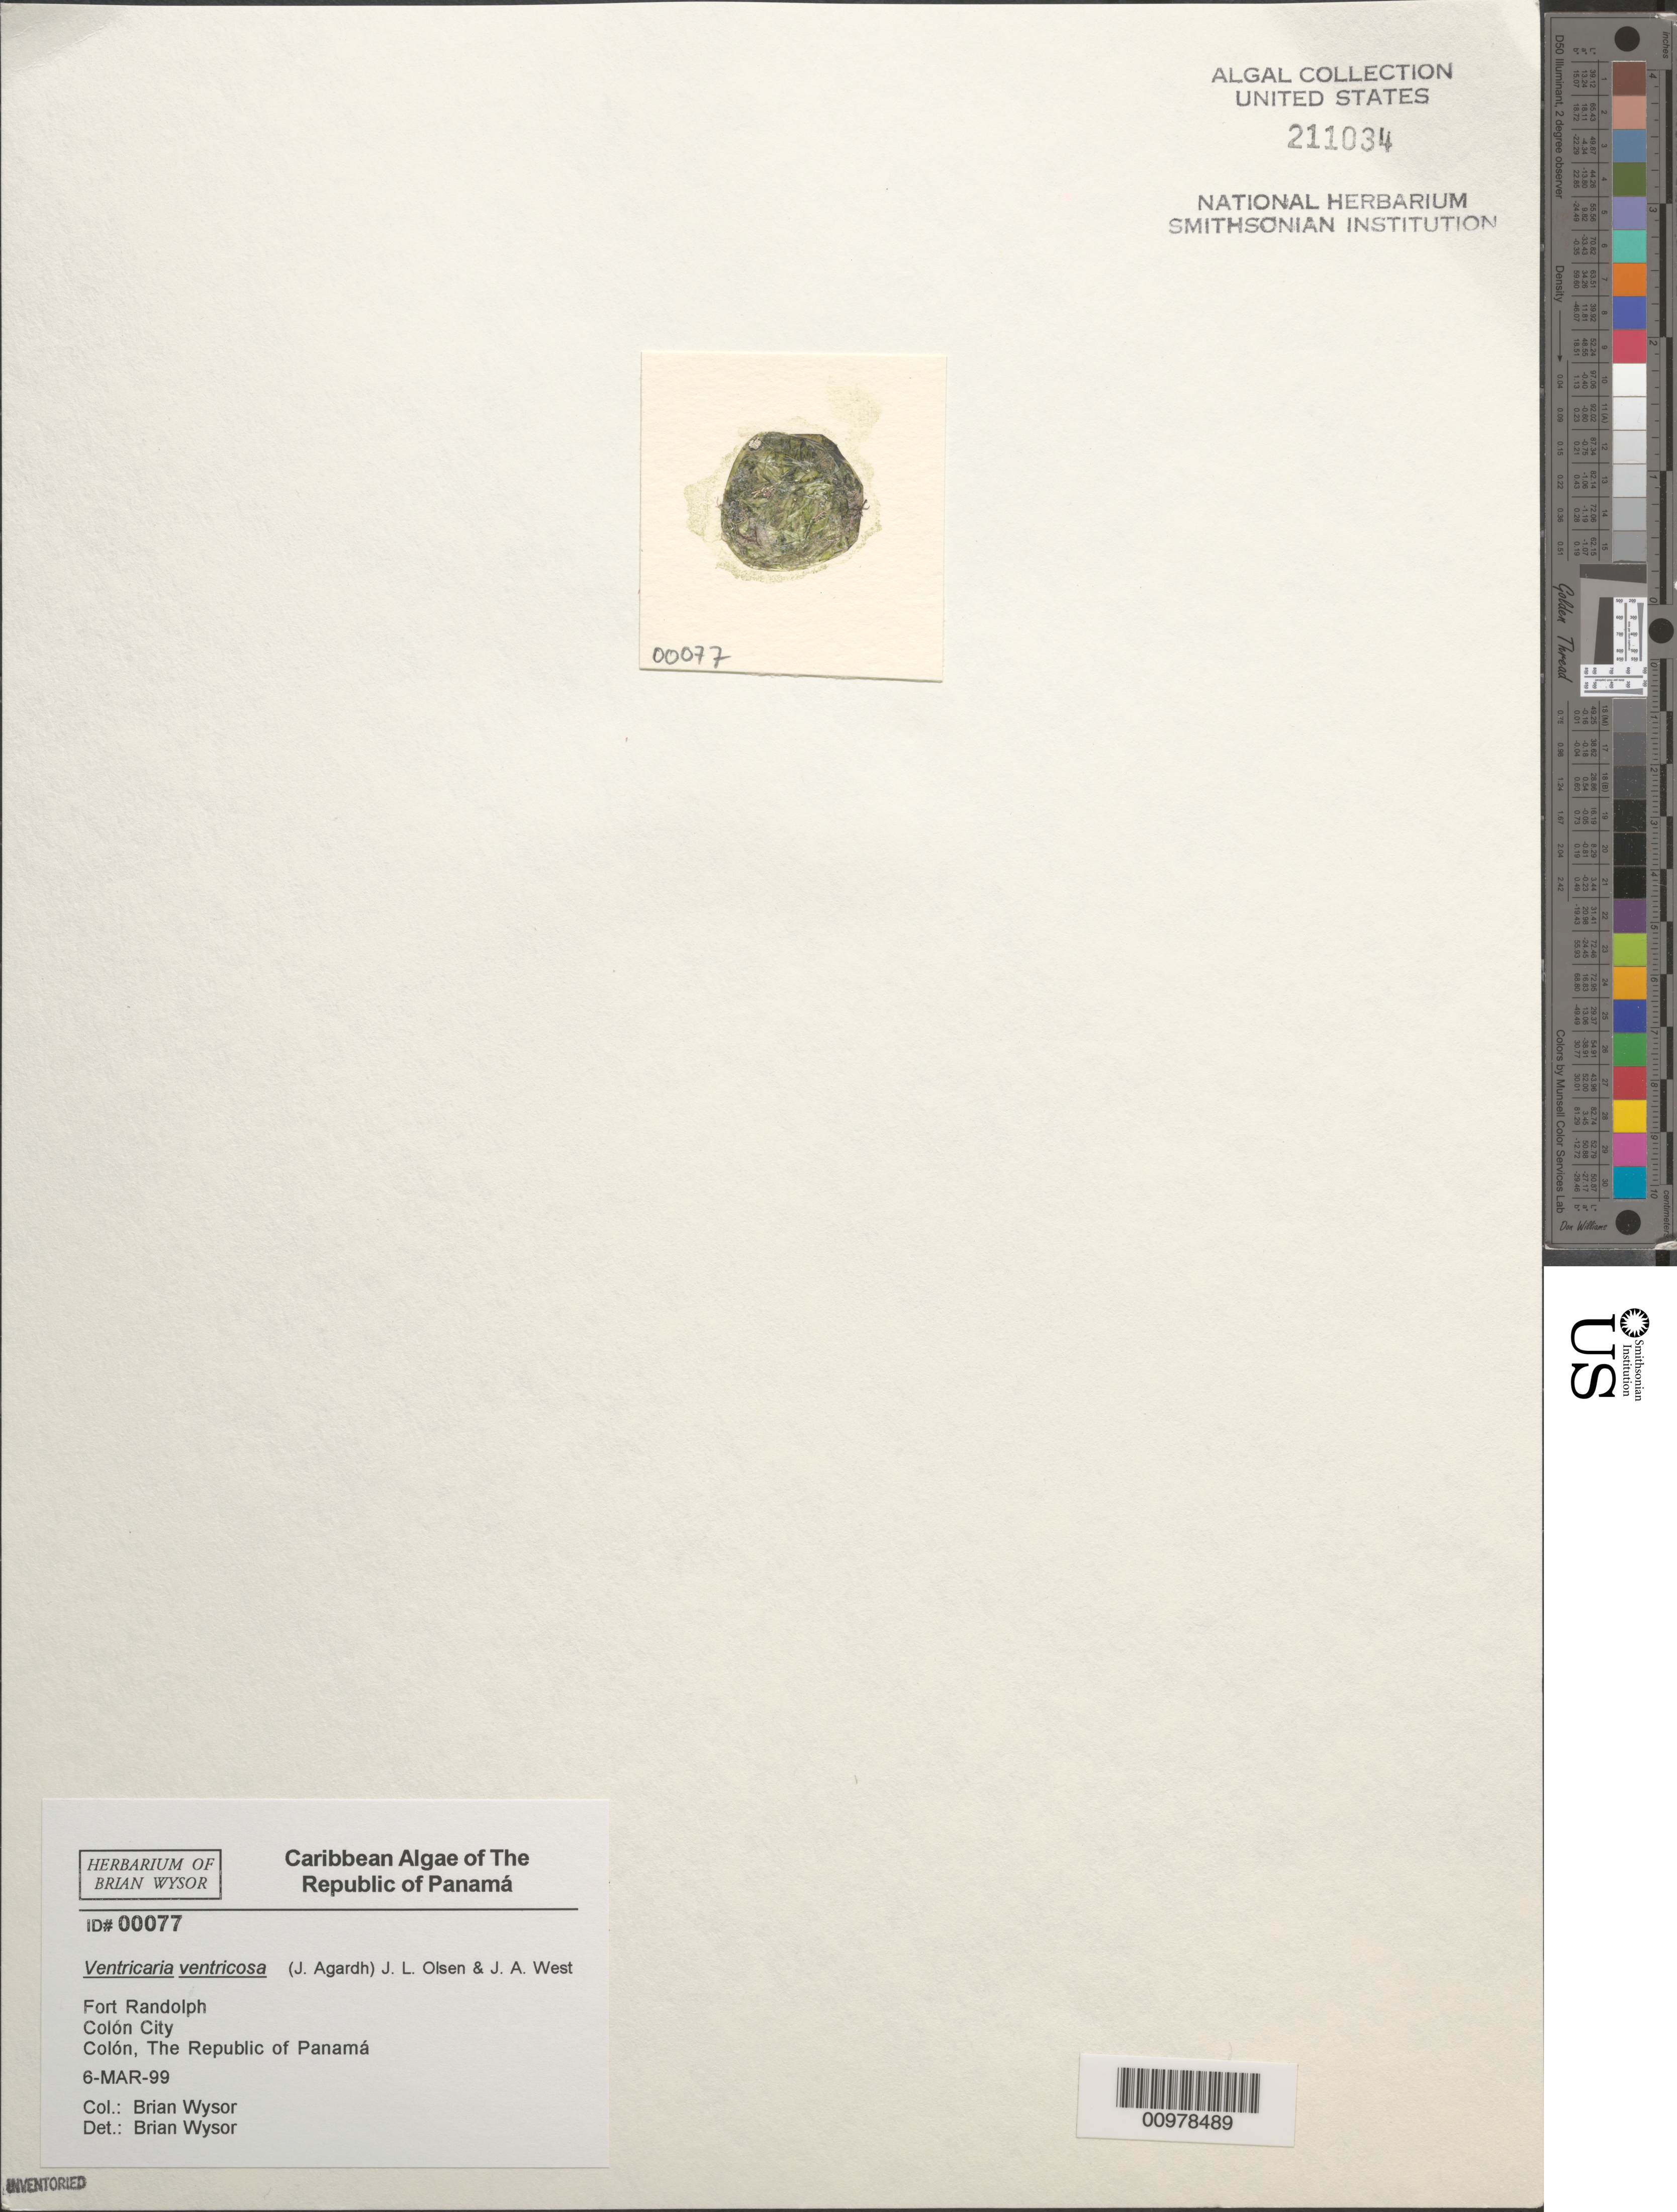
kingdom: Plantae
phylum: Chlorophyta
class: Ulvophyceae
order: Siphonocladales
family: Valoniaceae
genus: Valonia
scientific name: Valonia ventricosa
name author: J. Agardh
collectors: B. Wysor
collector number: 00077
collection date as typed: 06 Mar 1999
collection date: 1999-03-06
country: Panama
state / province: Colón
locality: Fort Randolph, Colón City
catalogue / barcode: US 211034